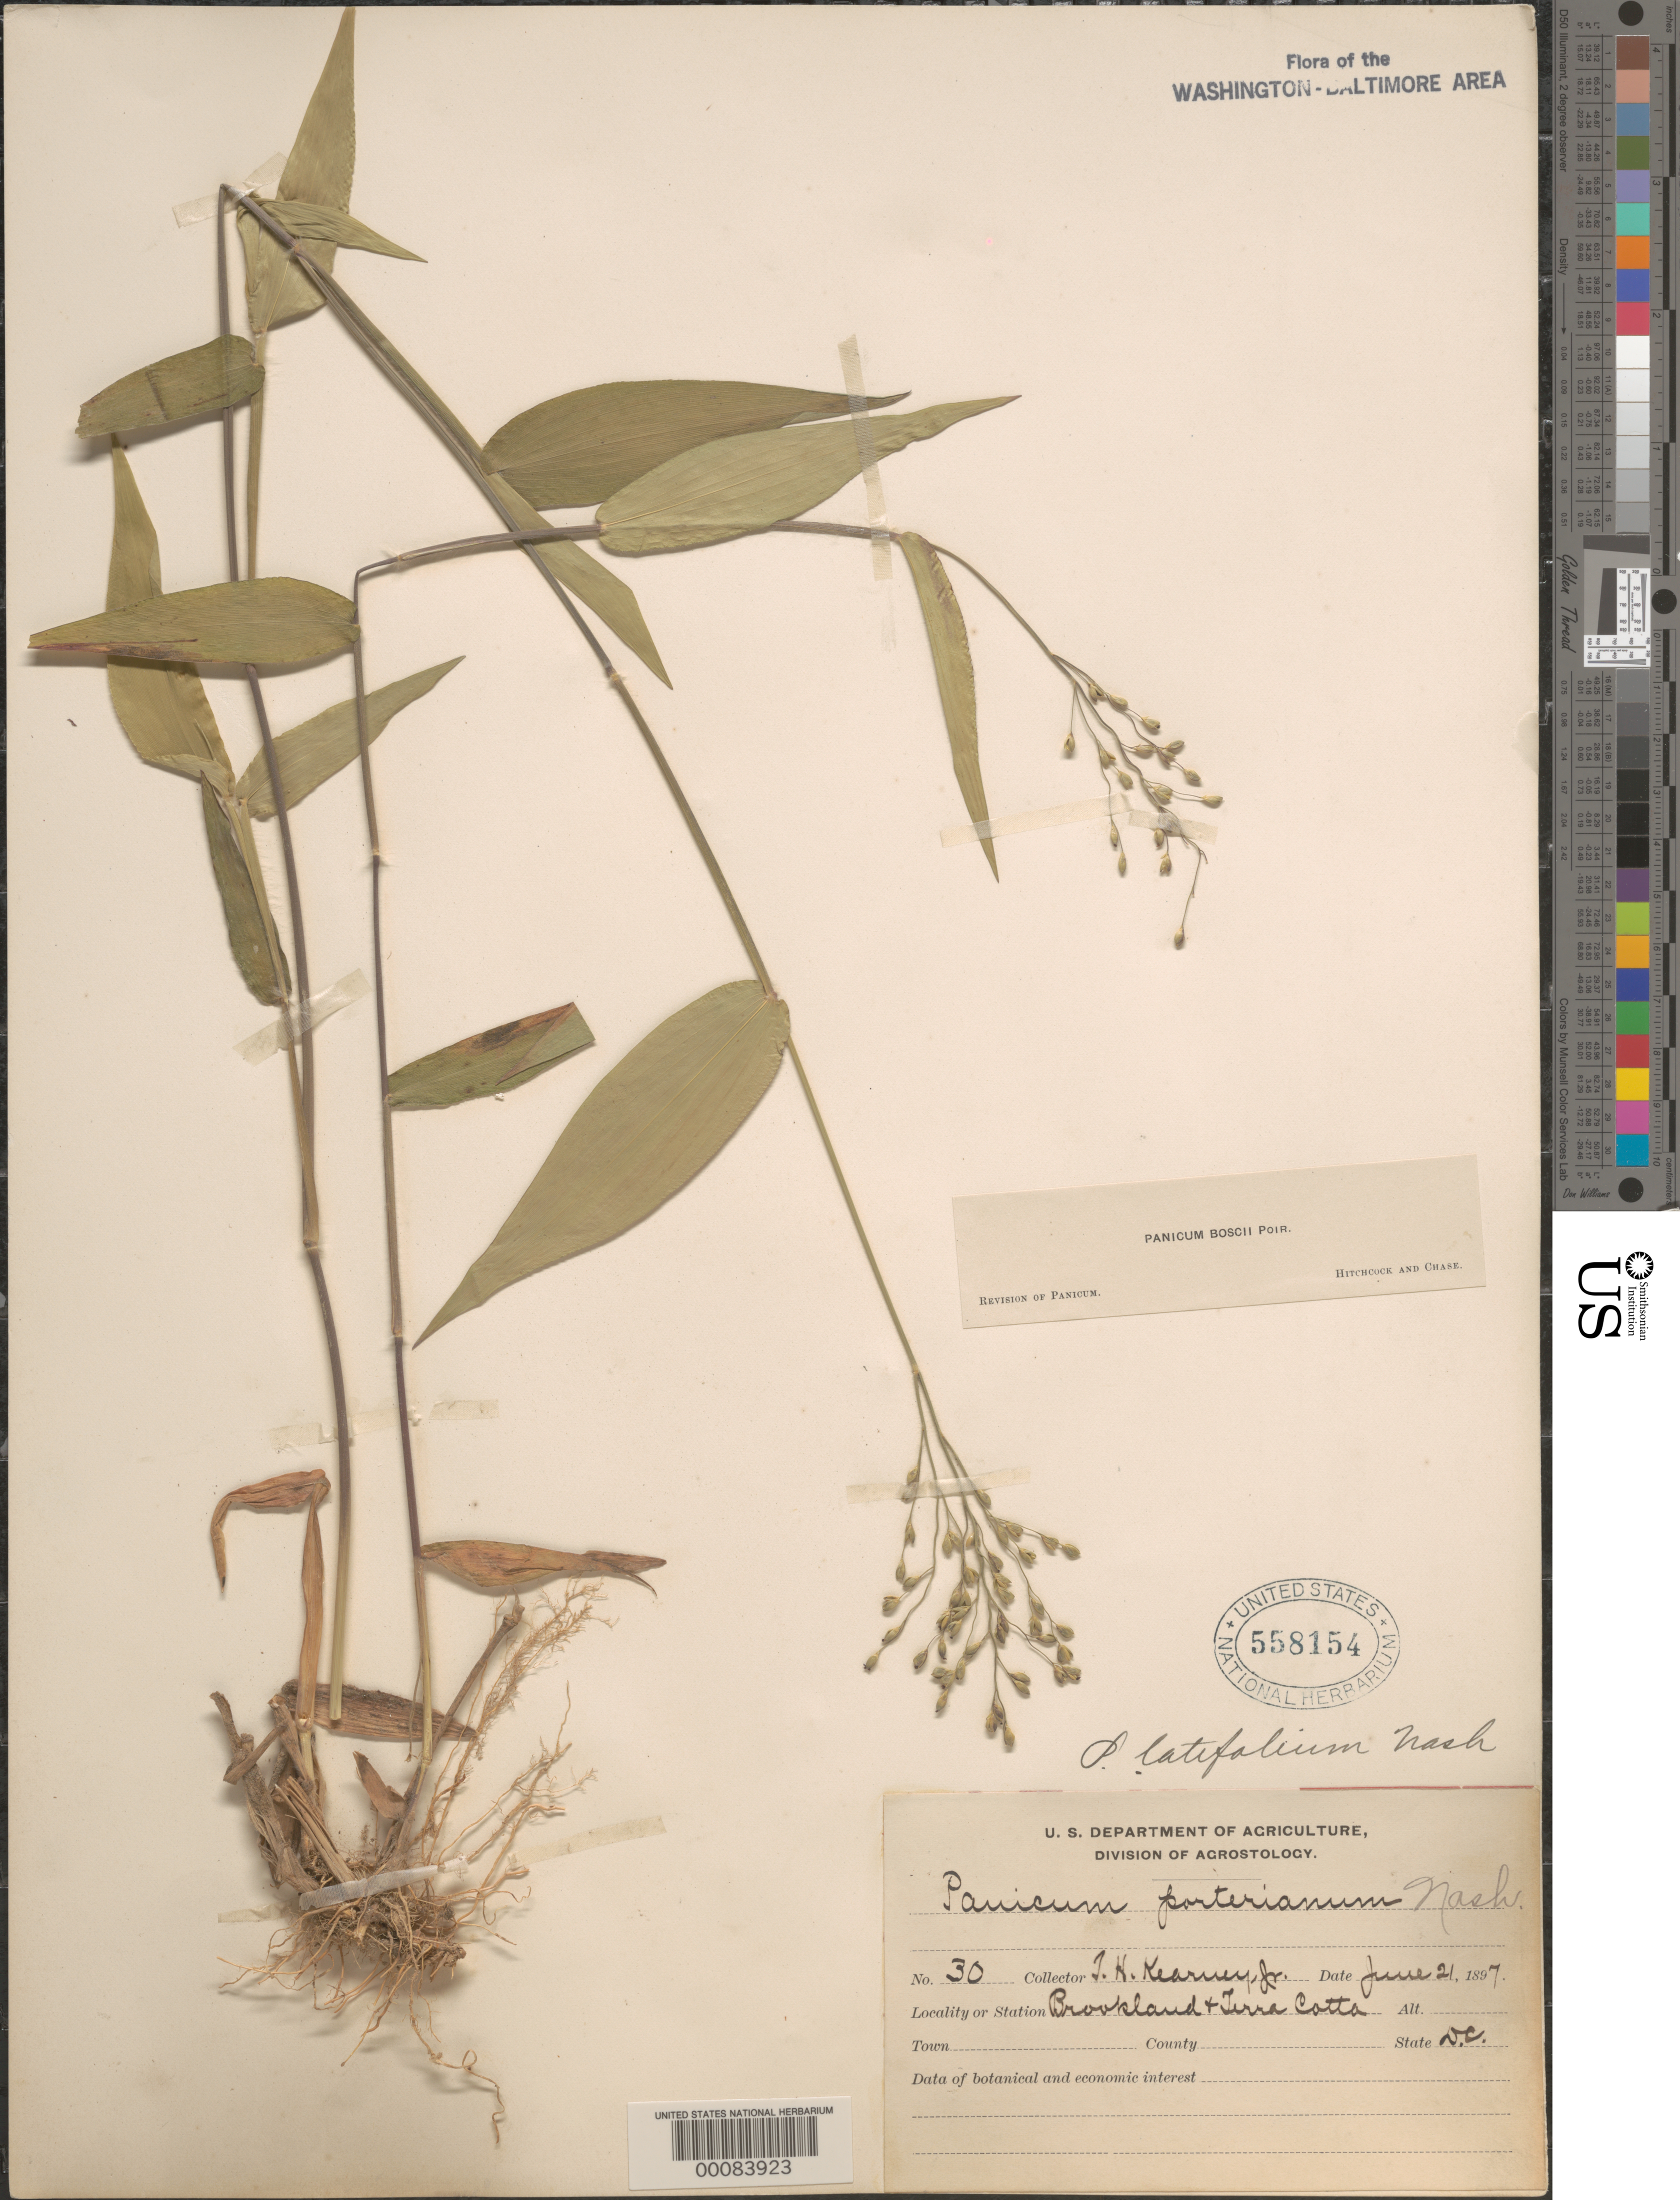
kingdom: Plantae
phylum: Tracheophyta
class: Liliopsida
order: Poales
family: Poaceae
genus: Dichanthelium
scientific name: Dichanthelium boscii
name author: (Poir.) Gould & C.A. Clark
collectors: T. H. Kearney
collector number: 30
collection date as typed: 21 Jun 1897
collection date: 1897-06-21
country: United States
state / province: District of Columbia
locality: Brookland and Terra Cotta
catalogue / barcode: US 558154